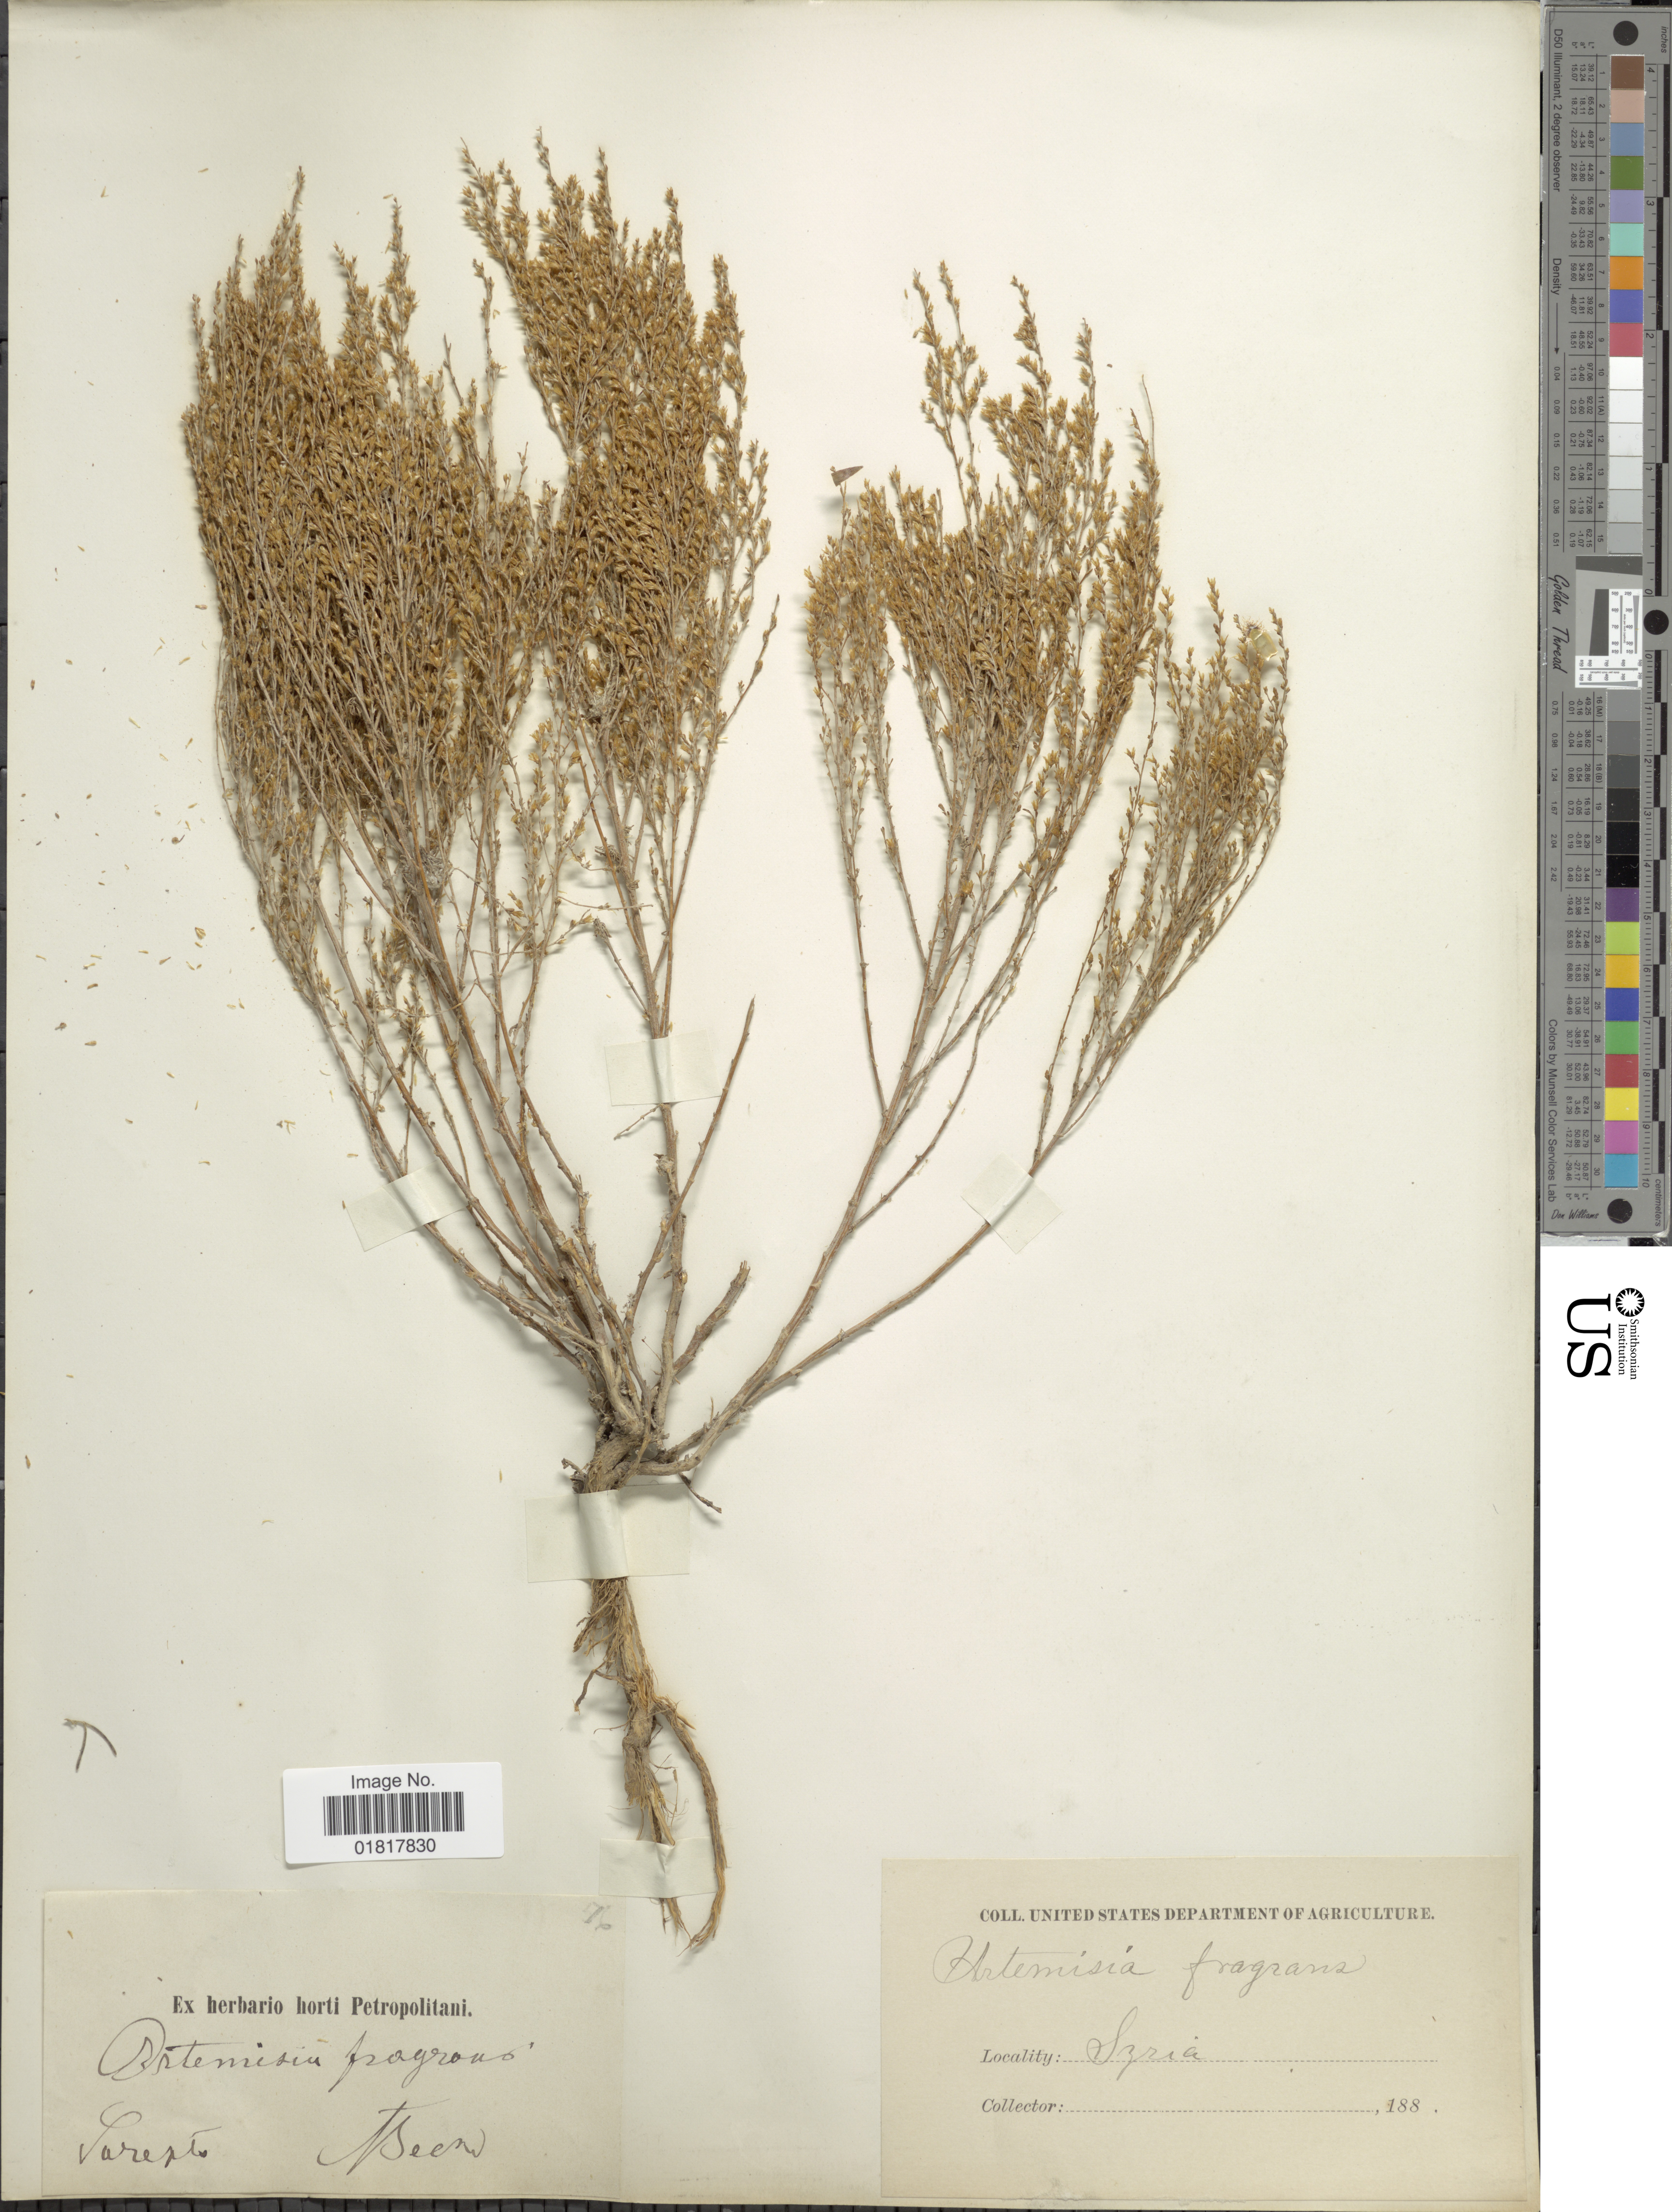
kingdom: Plantae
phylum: Tracheophyta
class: Magnoliopsida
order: Asterales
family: Asteraceae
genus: Artemisia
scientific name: Artemisia fragrans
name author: Willd.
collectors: A. Becker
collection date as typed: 188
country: Russian Federation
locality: Sarepta. "Syria"